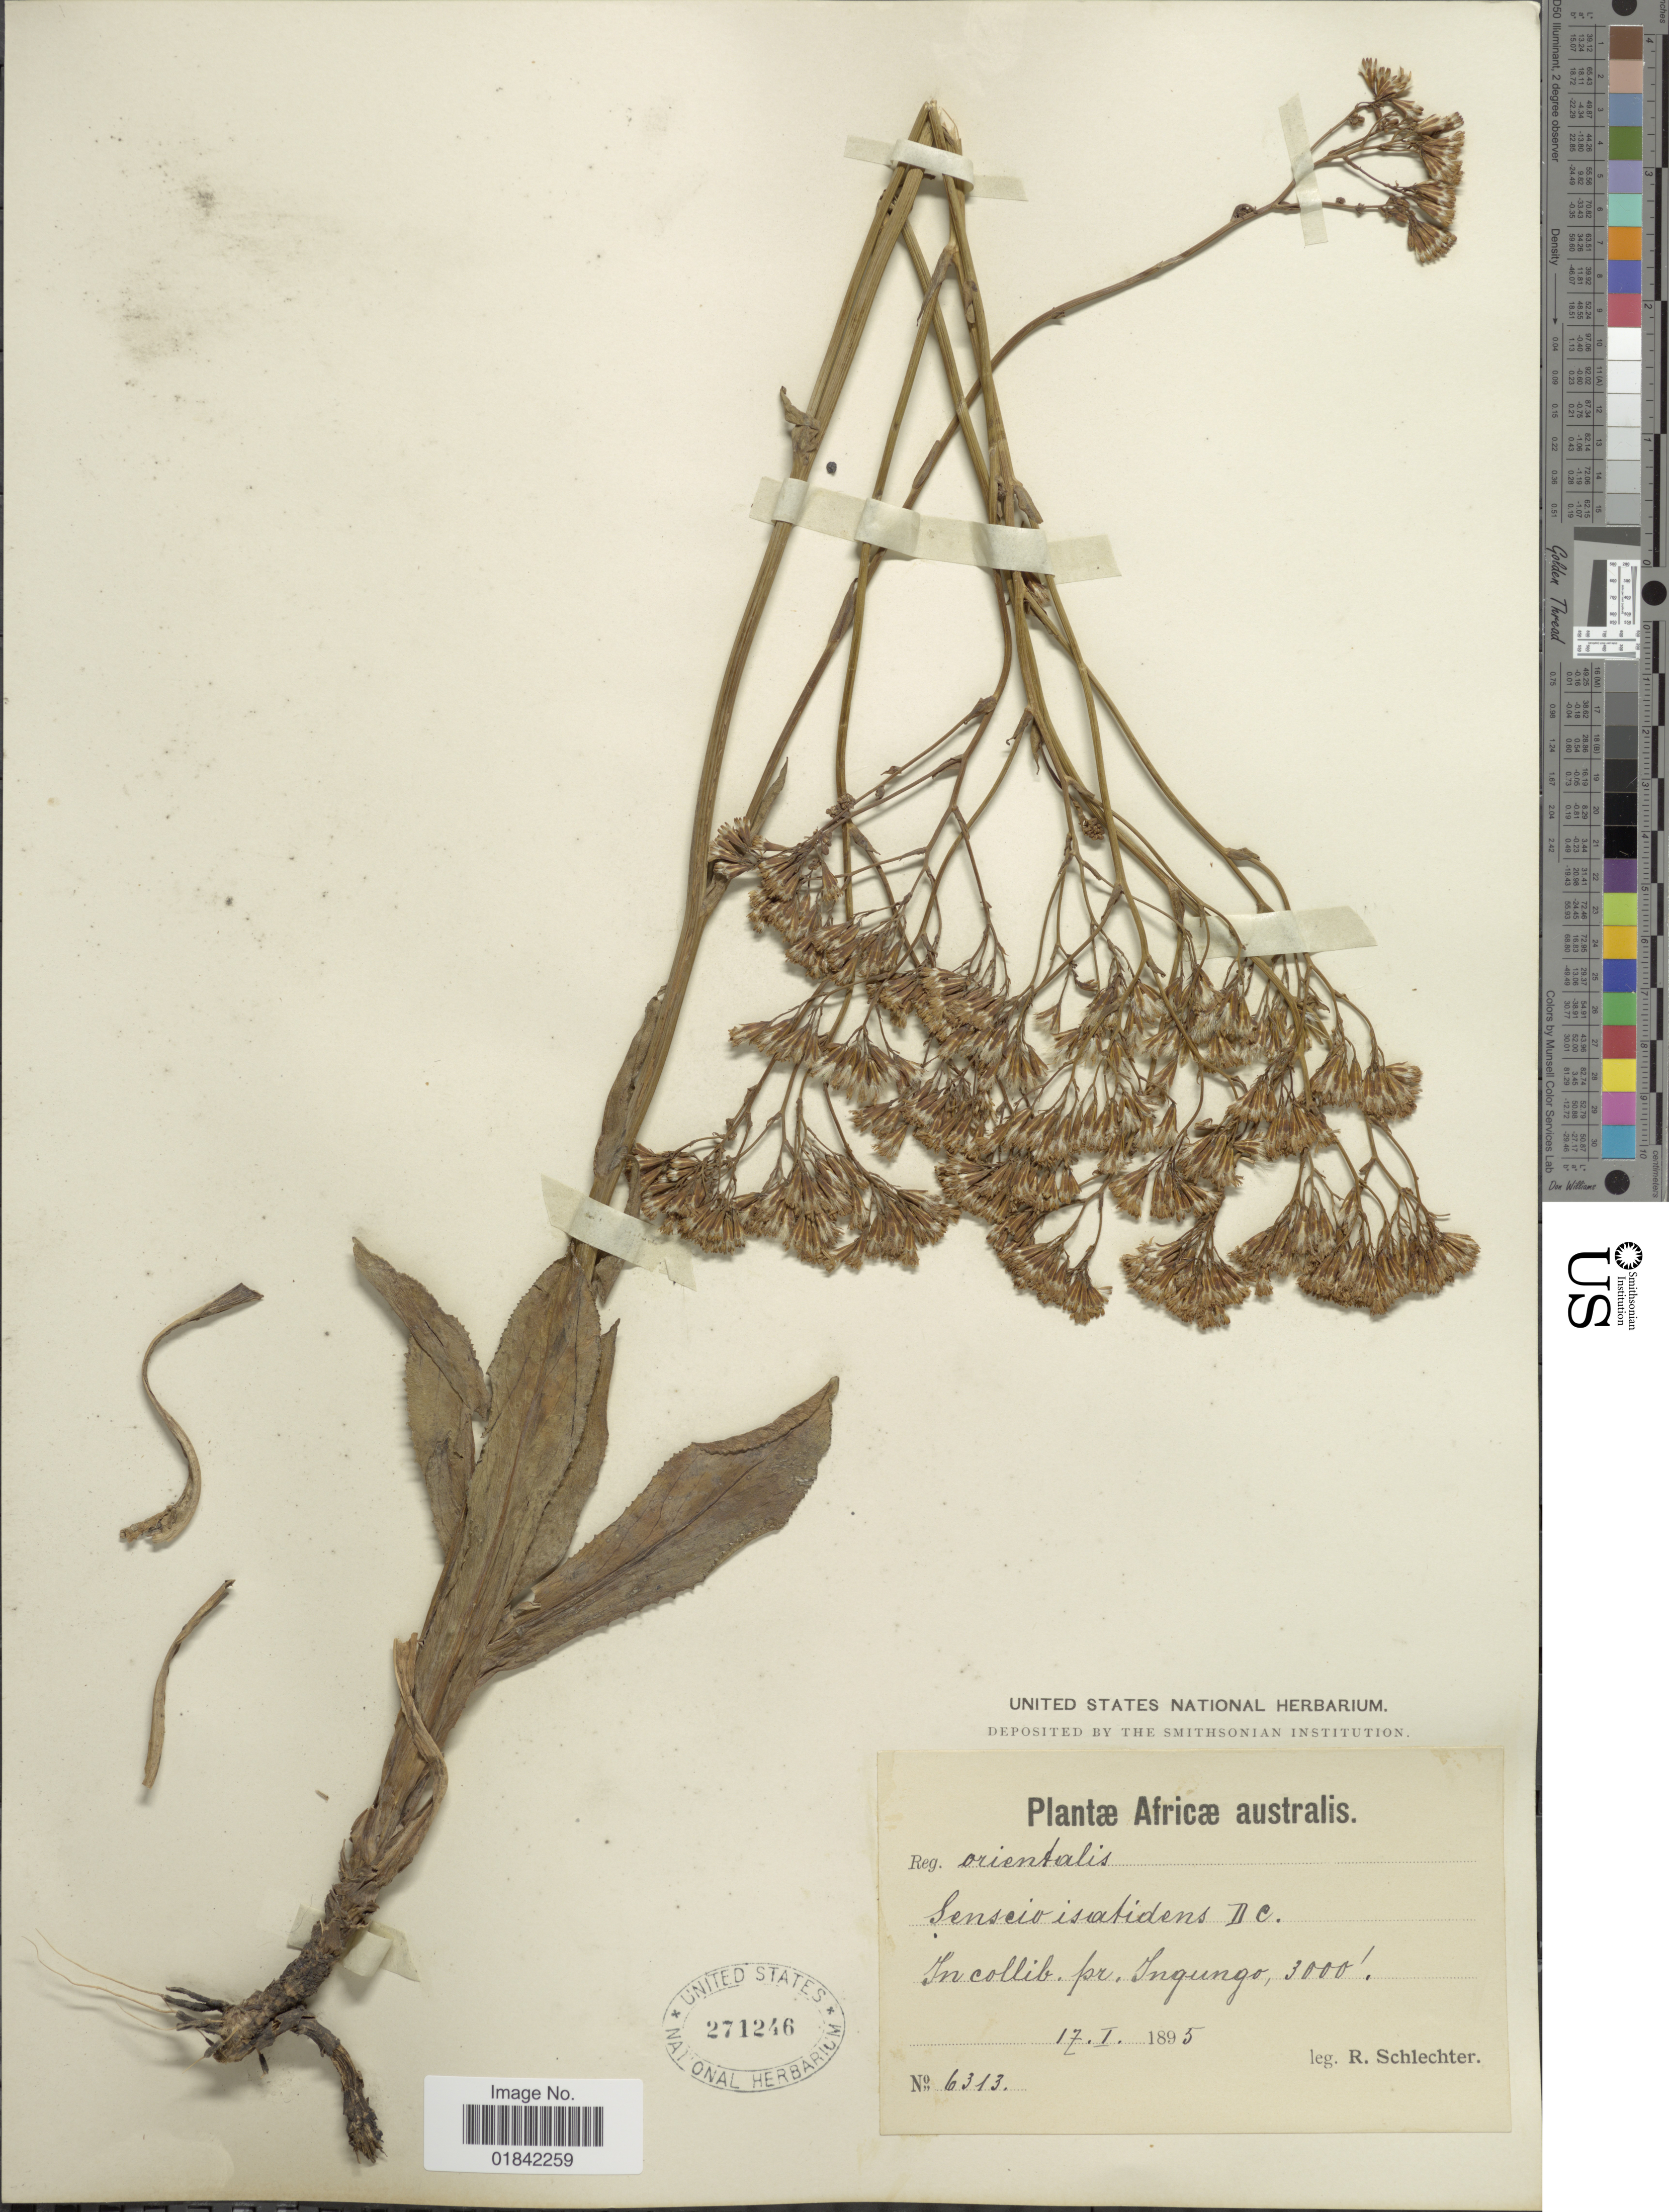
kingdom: Plantae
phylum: Tracheophyta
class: Magnoliopsida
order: Asterales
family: Asteraceae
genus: Senecio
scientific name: Senecio isatideus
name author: DC.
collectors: F. R. R. Schlechter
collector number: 6313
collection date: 1895-01-17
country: South Africa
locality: Africae australis, in collib pr. Ingungo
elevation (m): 914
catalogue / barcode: US 271246